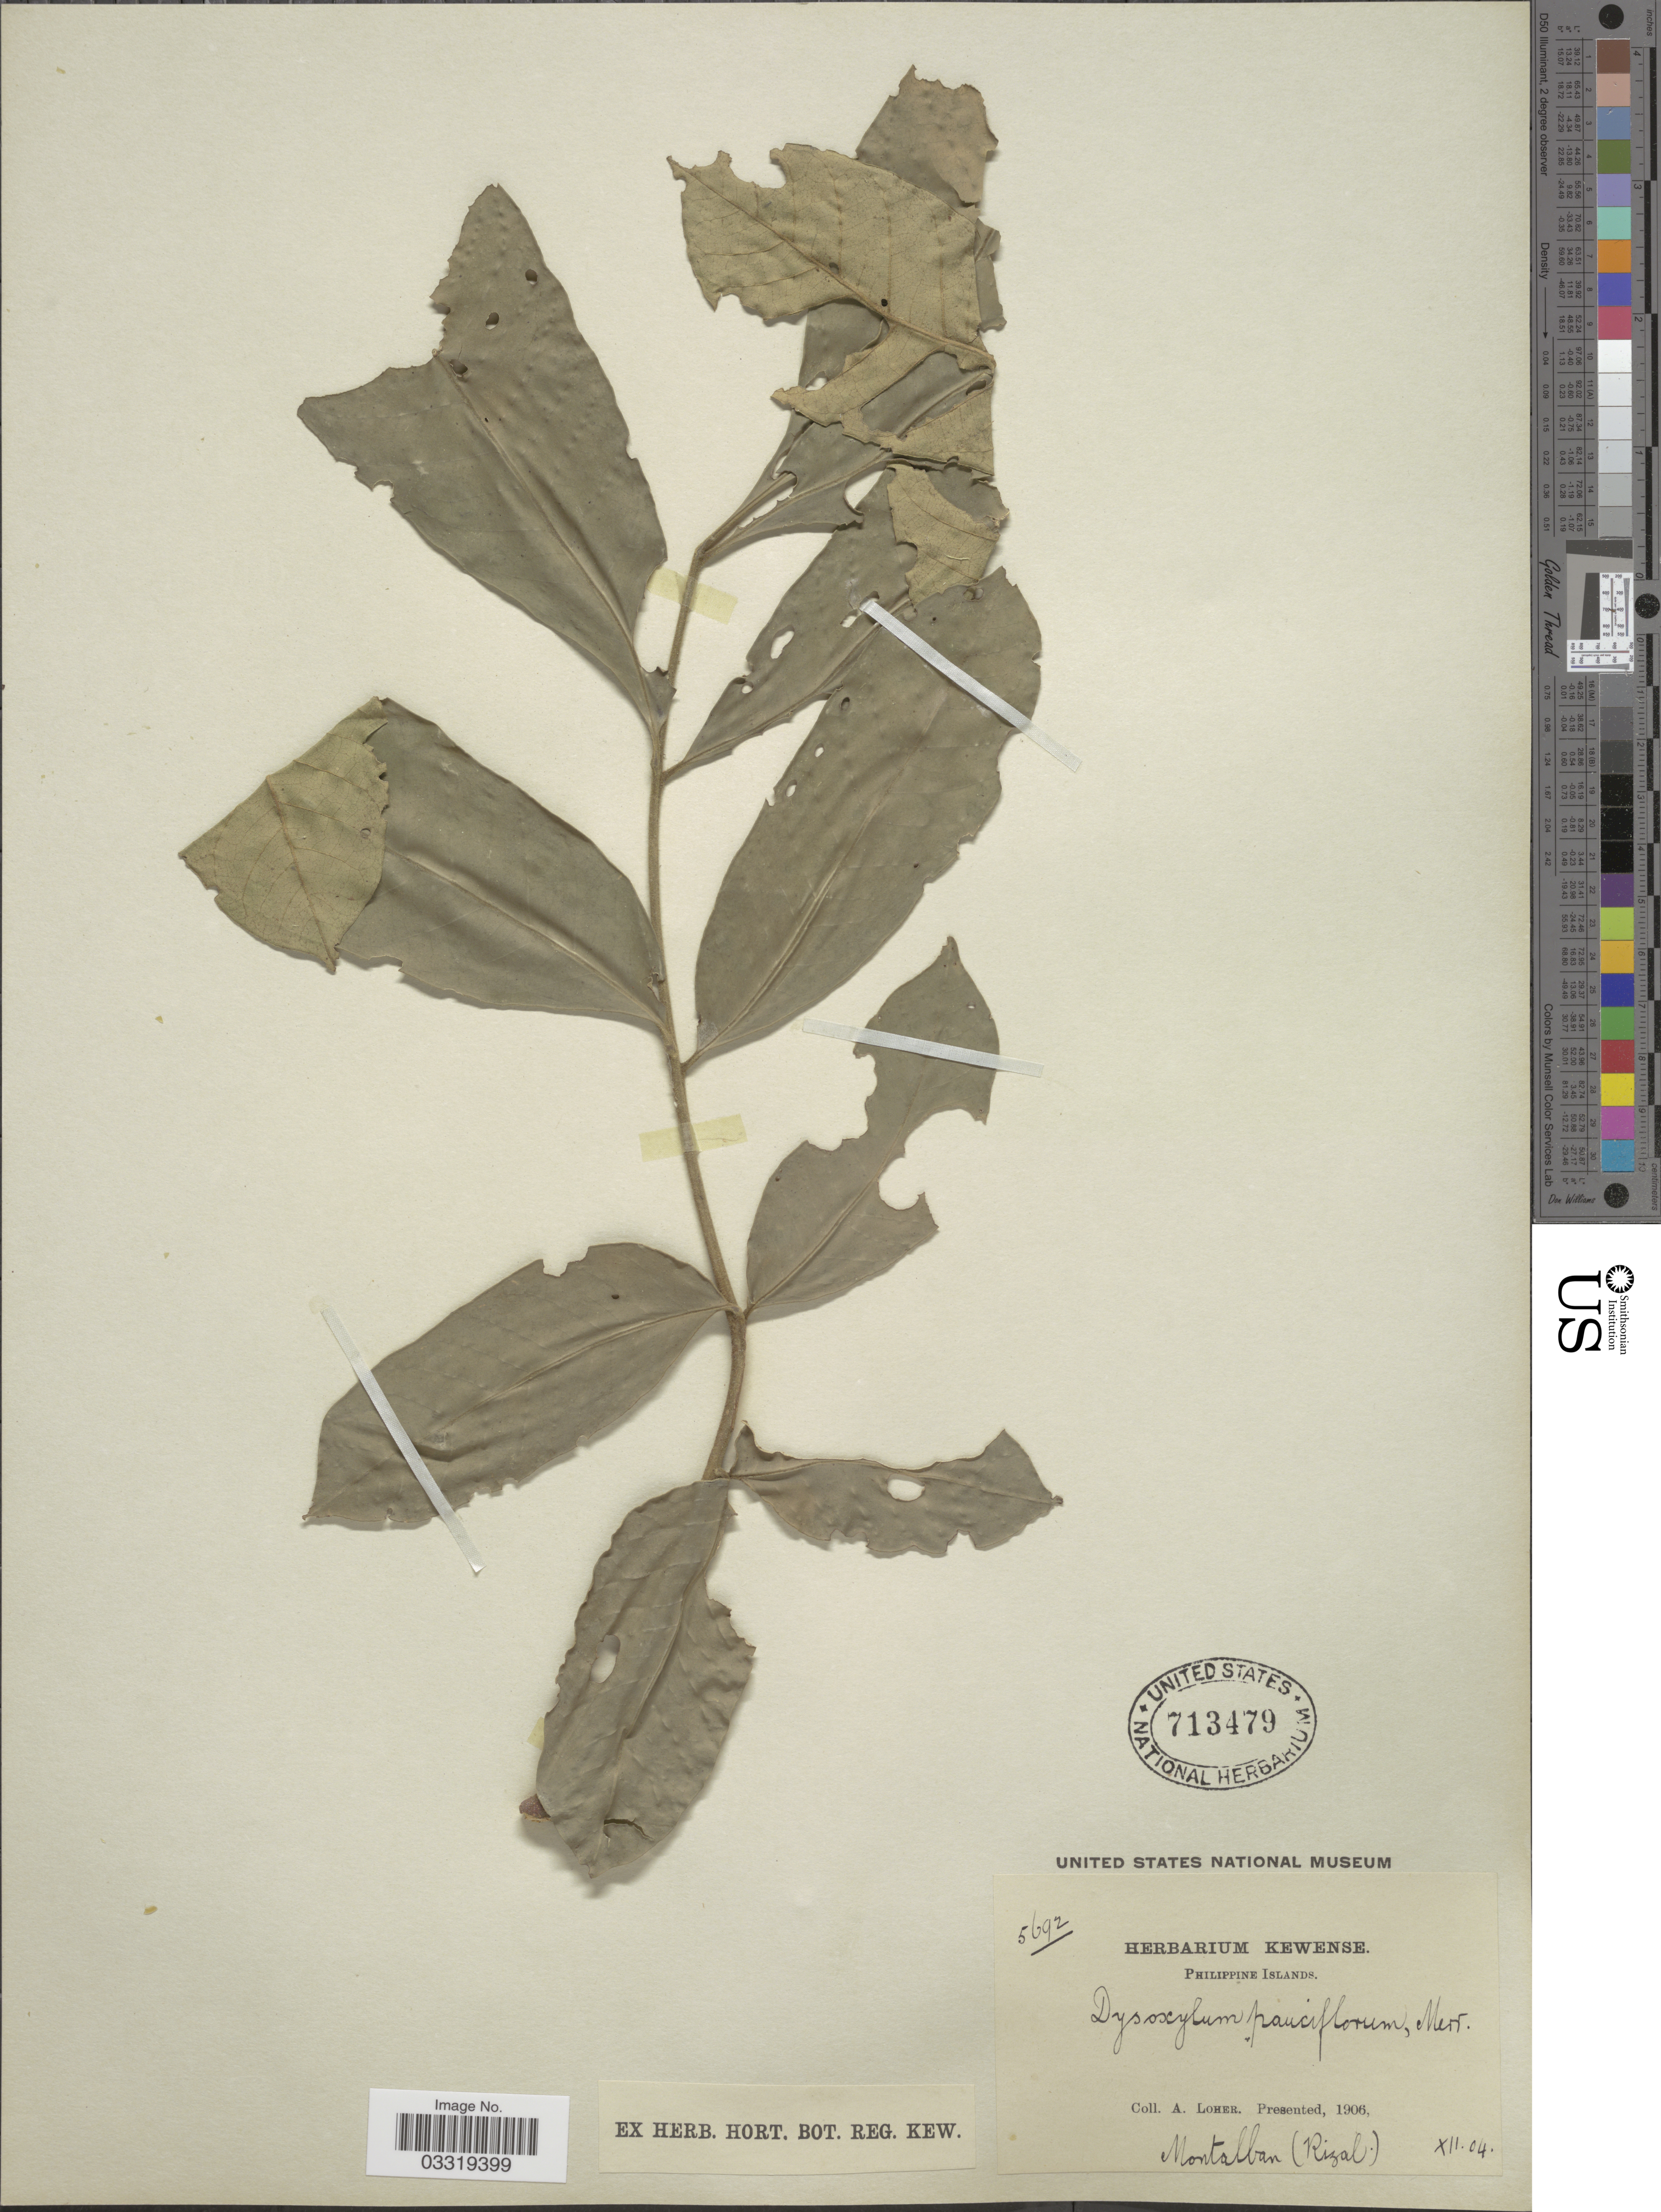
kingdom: Plantae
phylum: Tracheophyta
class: Magnoliopsida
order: Sapindales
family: Meliaceae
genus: Didymocheton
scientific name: Didymocheton pauciflorus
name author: (Merr.) Mabb.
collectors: A. Loher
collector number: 5692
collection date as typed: Transcribed d/m/y: /12/4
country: Philippines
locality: Montalban (Rizal).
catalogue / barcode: US 713479